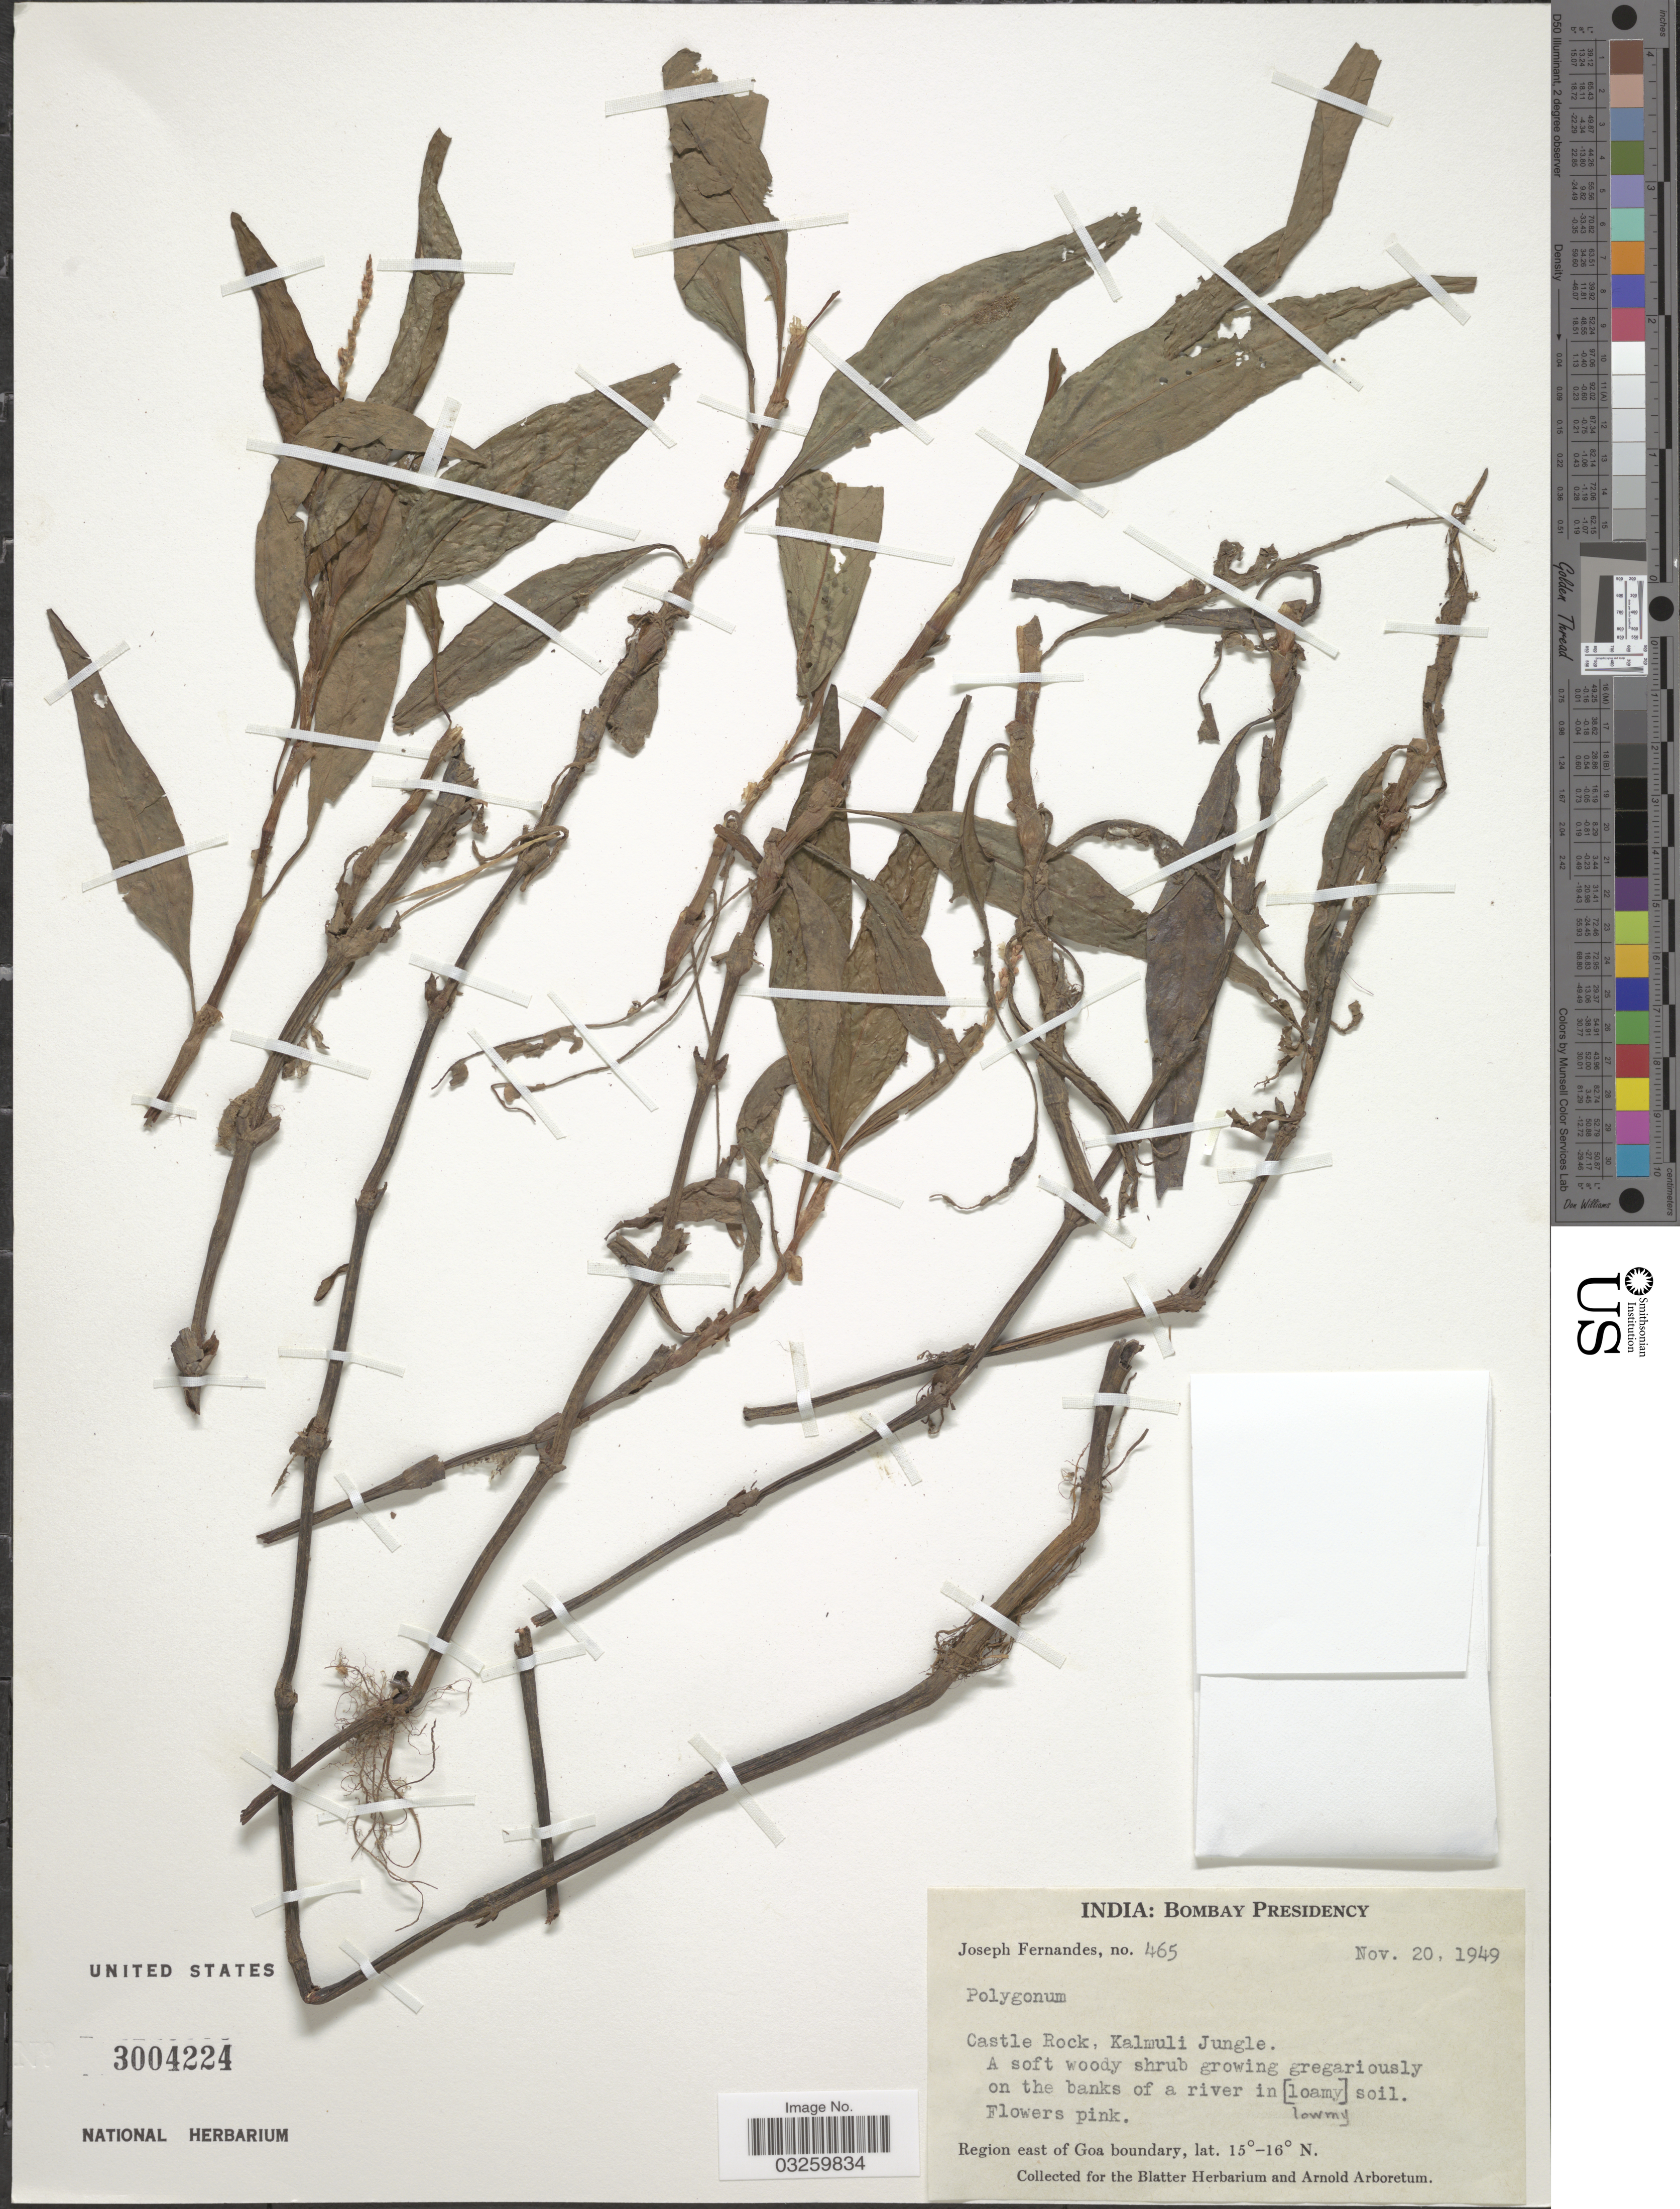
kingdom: Plantae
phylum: Tracheophyta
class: Magnoliopsida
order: Caryophyllales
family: Polygonaceae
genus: Polygonum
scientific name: Polygonum sp.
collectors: J. Fernandes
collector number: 465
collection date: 1949-11-20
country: India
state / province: Goa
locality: Bombay Presidency. Castle Rock, Kalmuli Jungle. Region east of Goa boundary.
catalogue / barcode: US 3004224